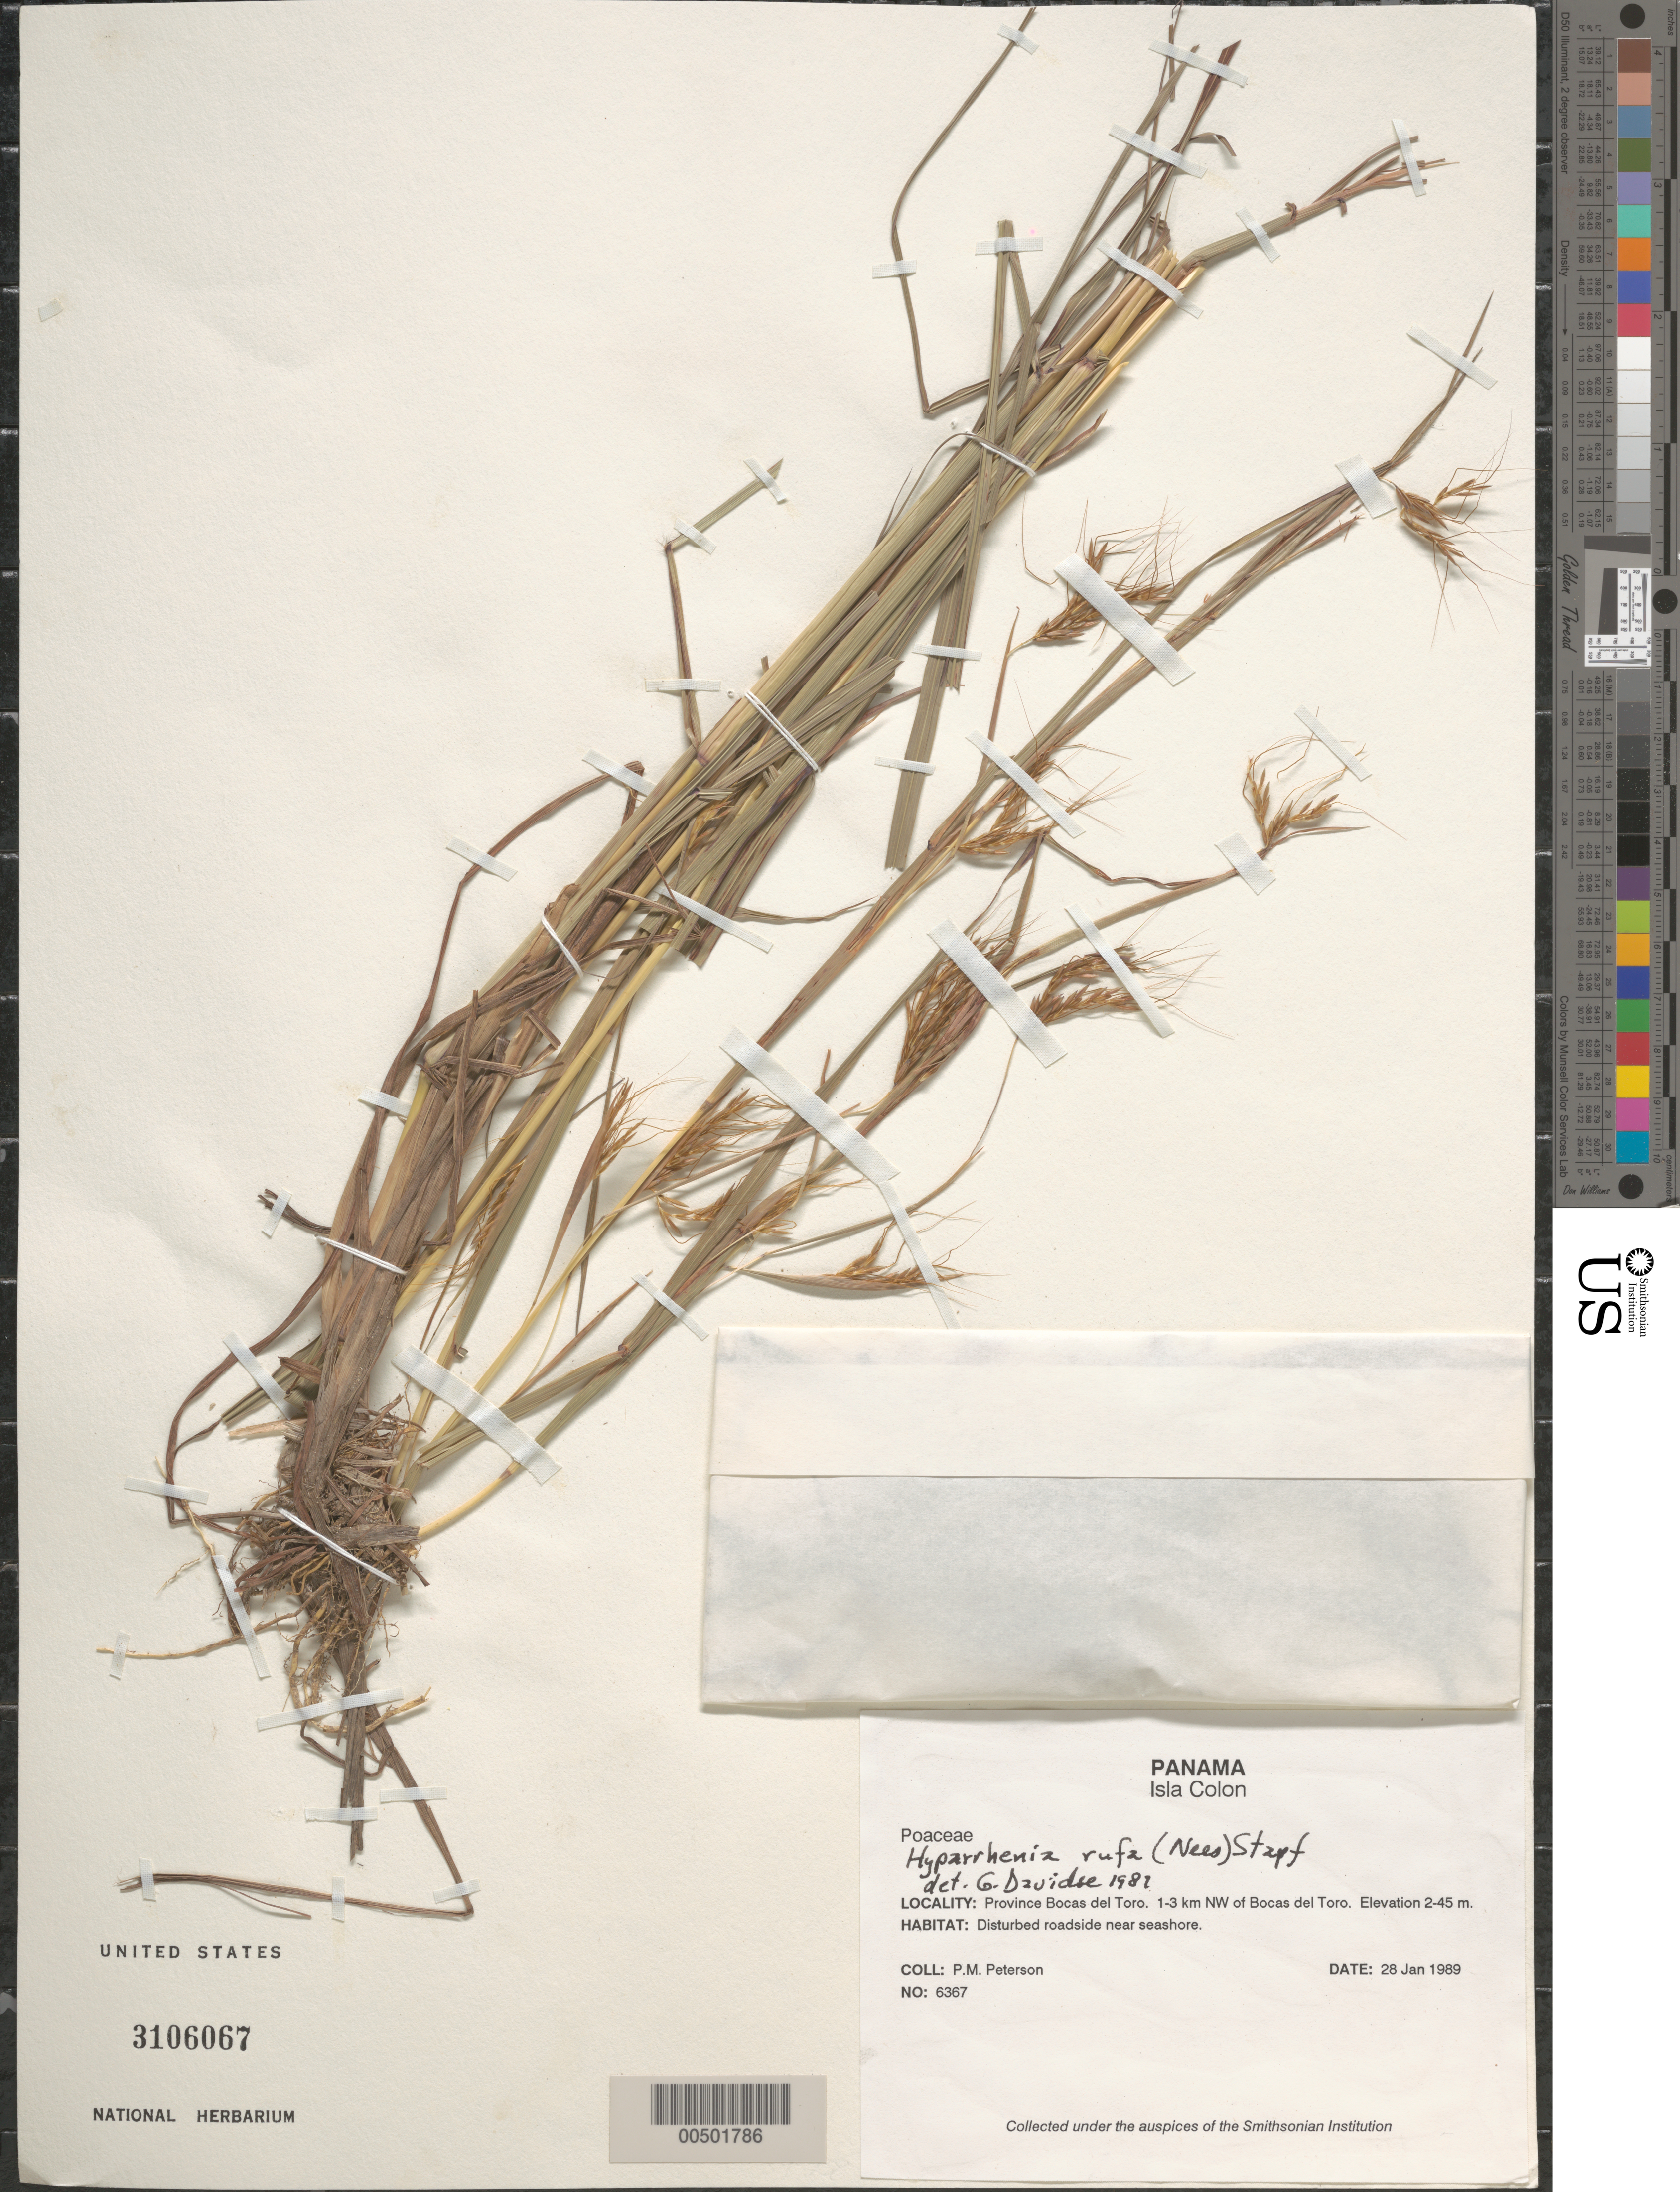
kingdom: Plantae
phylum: Tracheophyta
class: Liliopsida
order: Poales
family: Poaceae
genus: Hyparrhenia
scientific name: Hyparrhenia rufa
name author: (Nees) Stapf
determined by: Davidse, Gerrit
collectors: P. M. Peterson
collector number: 06367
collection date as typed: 28 Jan 1989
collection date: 1989-01-28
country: Panama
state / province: Bocas del Toro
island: Colón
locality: Isla Colon, 1-3 km NW of Bocas del Toro.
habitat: Disturbed roadside near seashore.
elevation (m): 2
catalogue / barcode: US 3106067